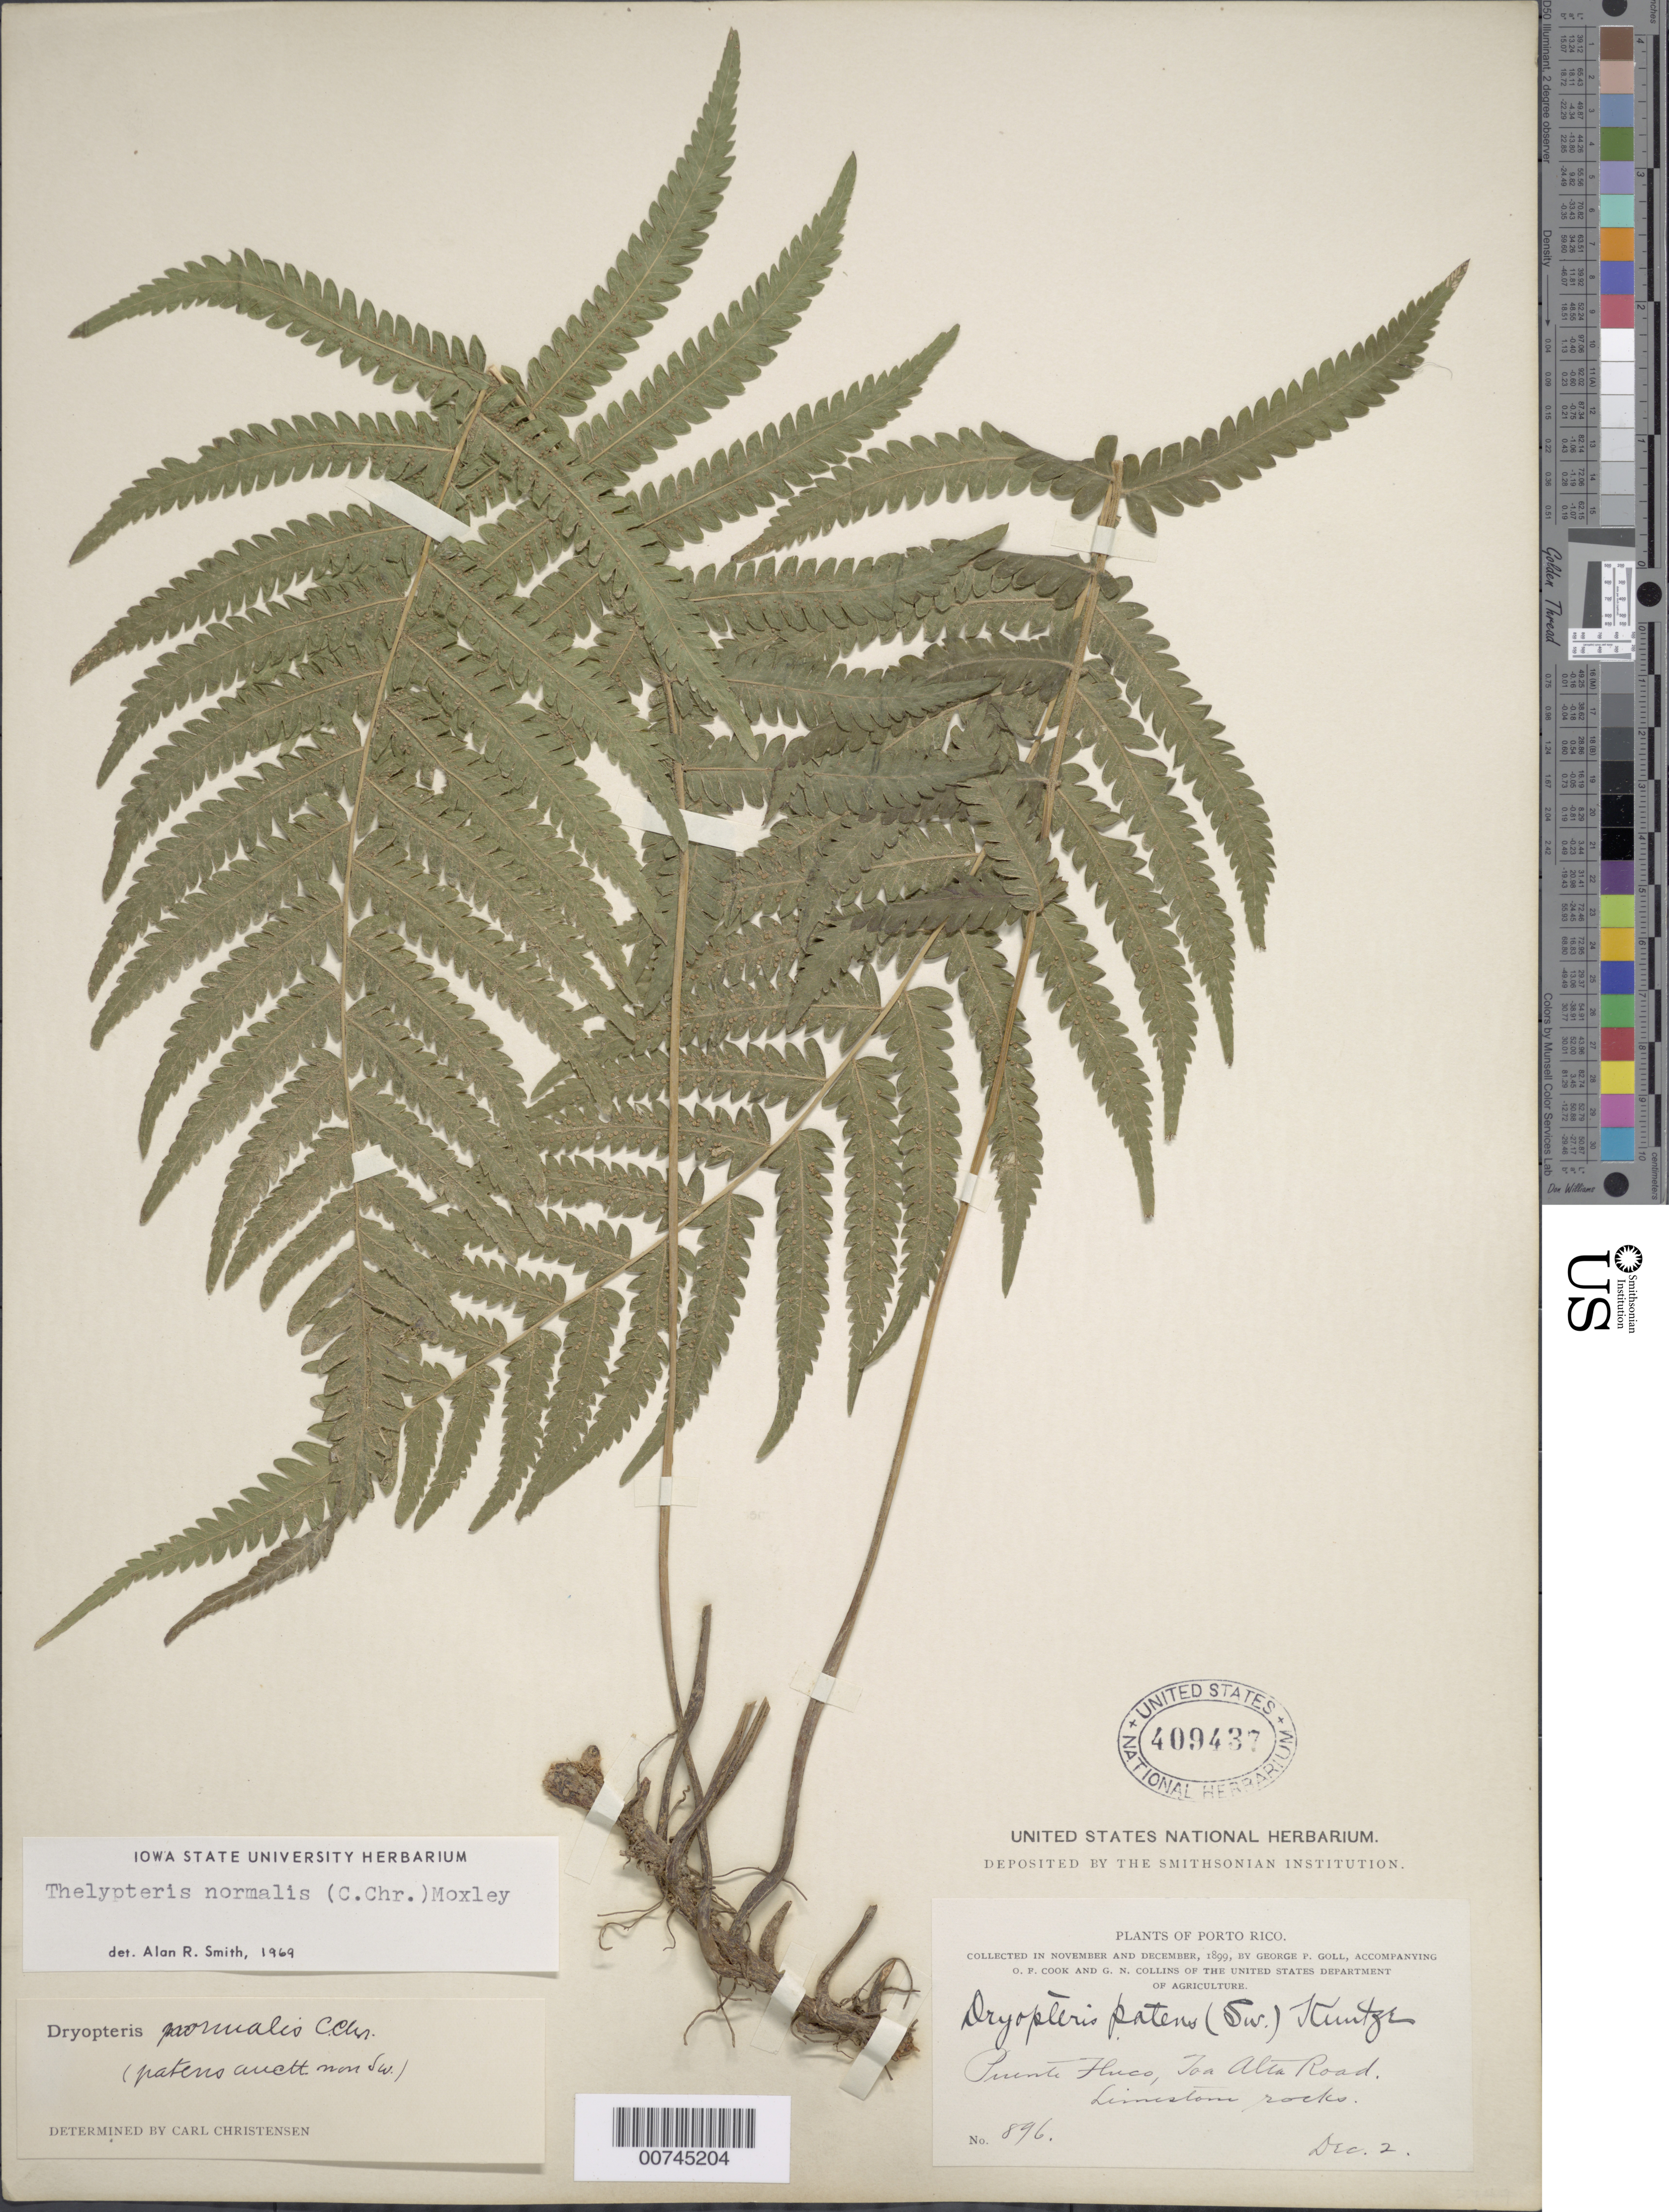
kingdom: Plantae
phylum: Tracheophyta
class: Polypodiopsida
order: Polypodiales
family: Thelypteridaceae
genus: Christella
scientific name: Christella kunthii comb. ined.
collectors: G. Goll, O. F. Cook & G. N. Collins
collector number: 896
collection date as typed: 02 Dec 1899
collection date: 1899-12-02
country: Puerto Rico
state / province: Toa Alta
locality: Puente Huco, Toa Alta Road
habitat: Limestone rocks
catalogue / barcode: US 409437